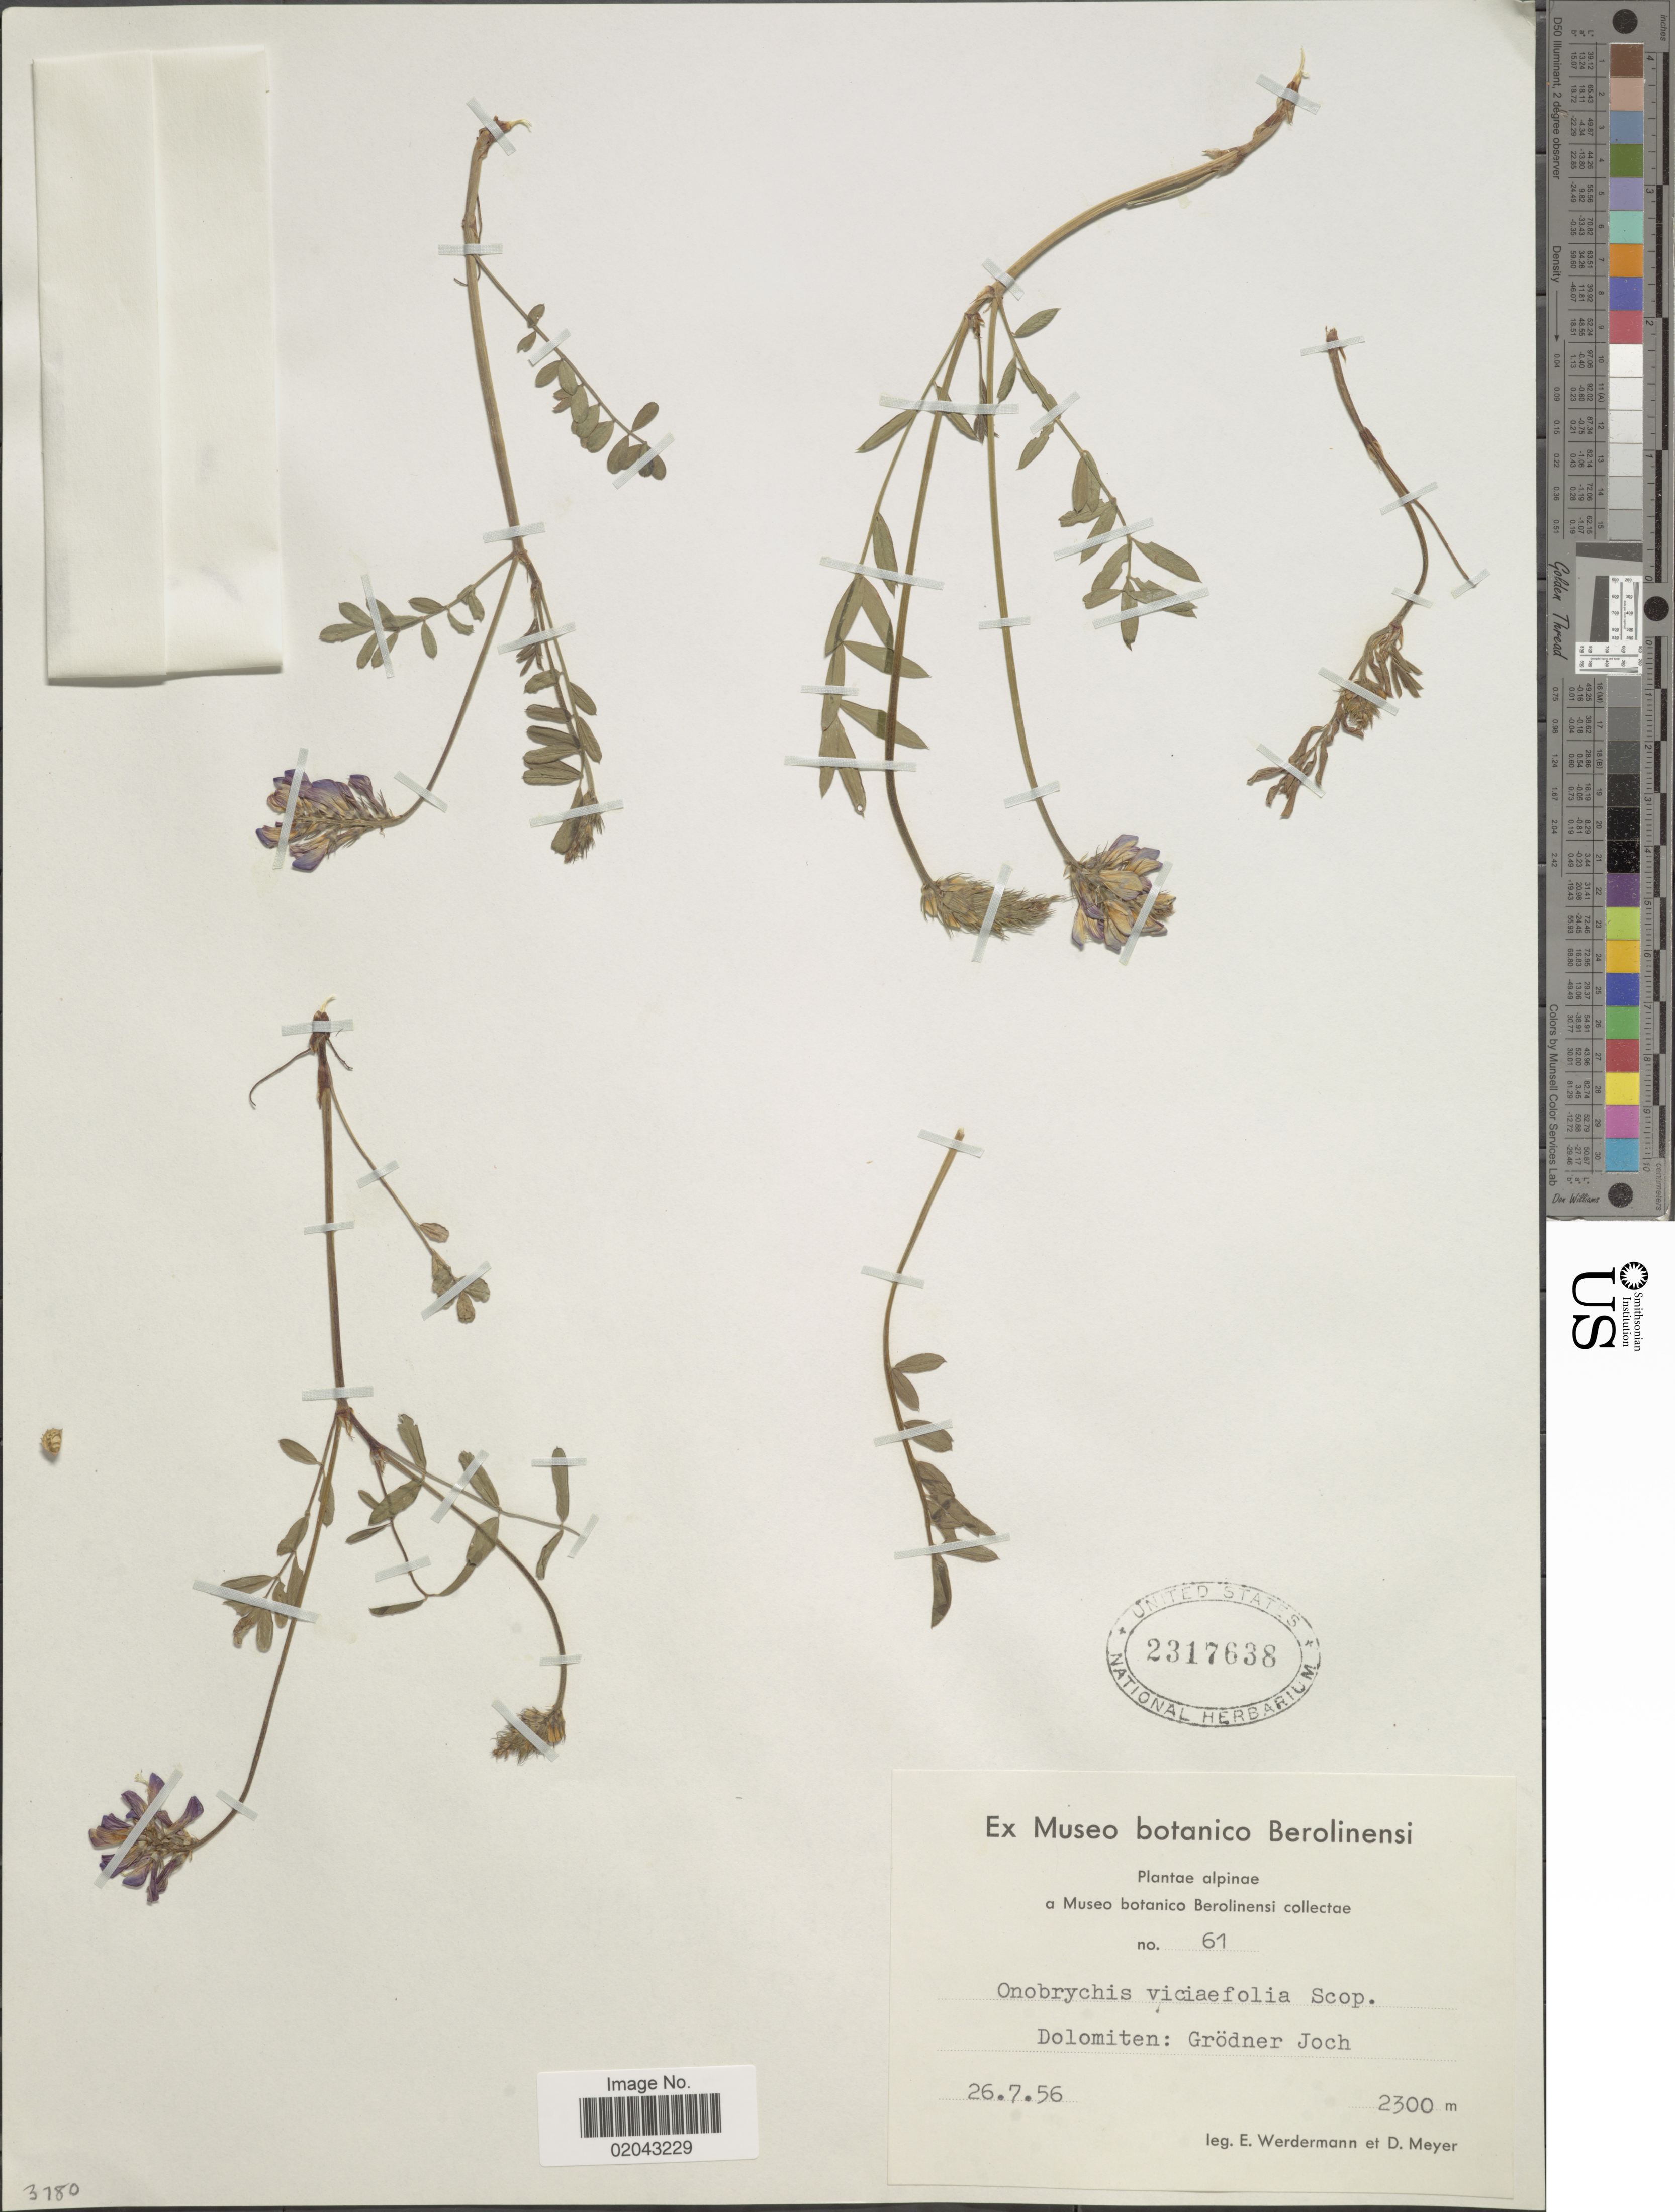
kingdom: Plantae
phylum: Tracheophyta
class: Magnoliopsida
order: Fabales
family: Fabaceae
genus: Onobrychis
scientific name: Onobrychis viciaefolia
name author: Trautv.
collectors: E. Werdermann & D. Busemeyer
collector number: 61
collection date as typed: Transcribed d/m/y: 26/7/56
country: Italy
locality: Dolomiten: Grodner Joch.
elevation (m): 2300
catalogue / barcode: US 2317638